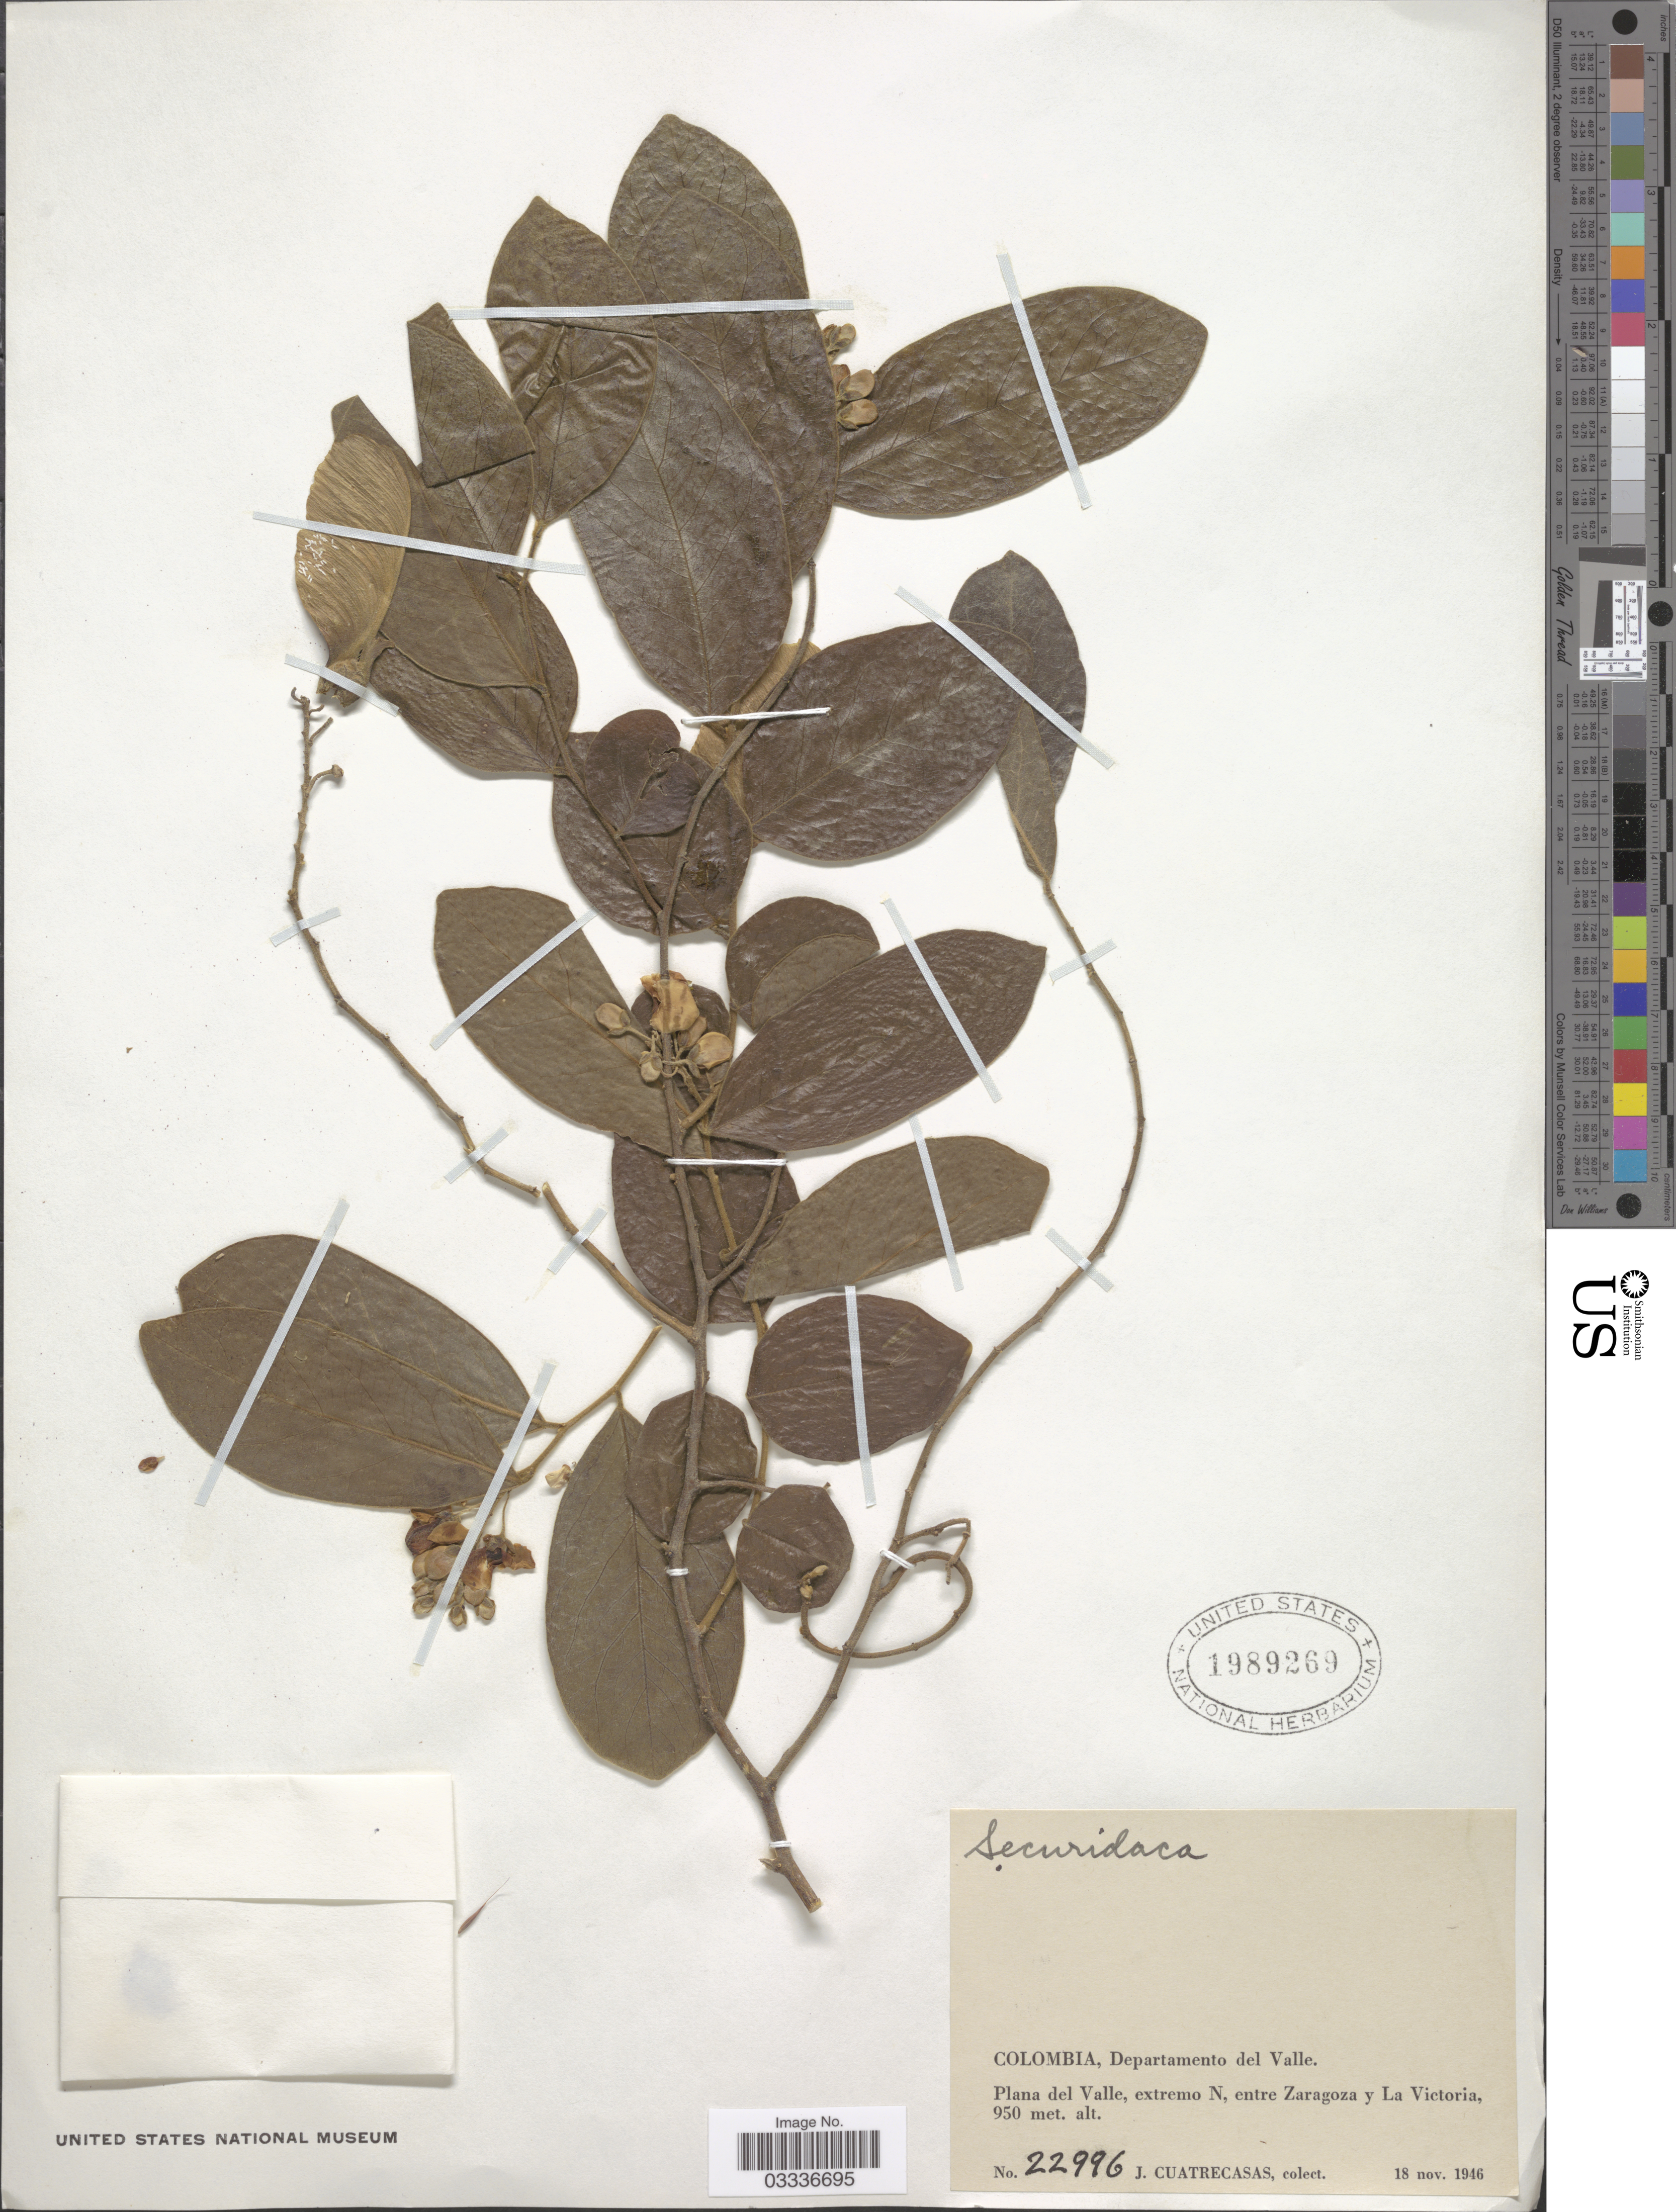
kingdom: Plantae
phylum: Tracheophyta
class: Magnoliopsida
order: Fabales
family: Polygalaceae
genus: Securidaca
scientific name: Securidaca sp.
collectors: J. Cuatrecasas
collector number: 22996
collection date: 1946-11-18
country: Colombia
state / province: Valle del Cauca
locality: Departamento del Valle. Plana del Valle, extremo N, entre Zaragoza y La Victoria.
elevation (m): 950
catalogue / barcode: US 1989269